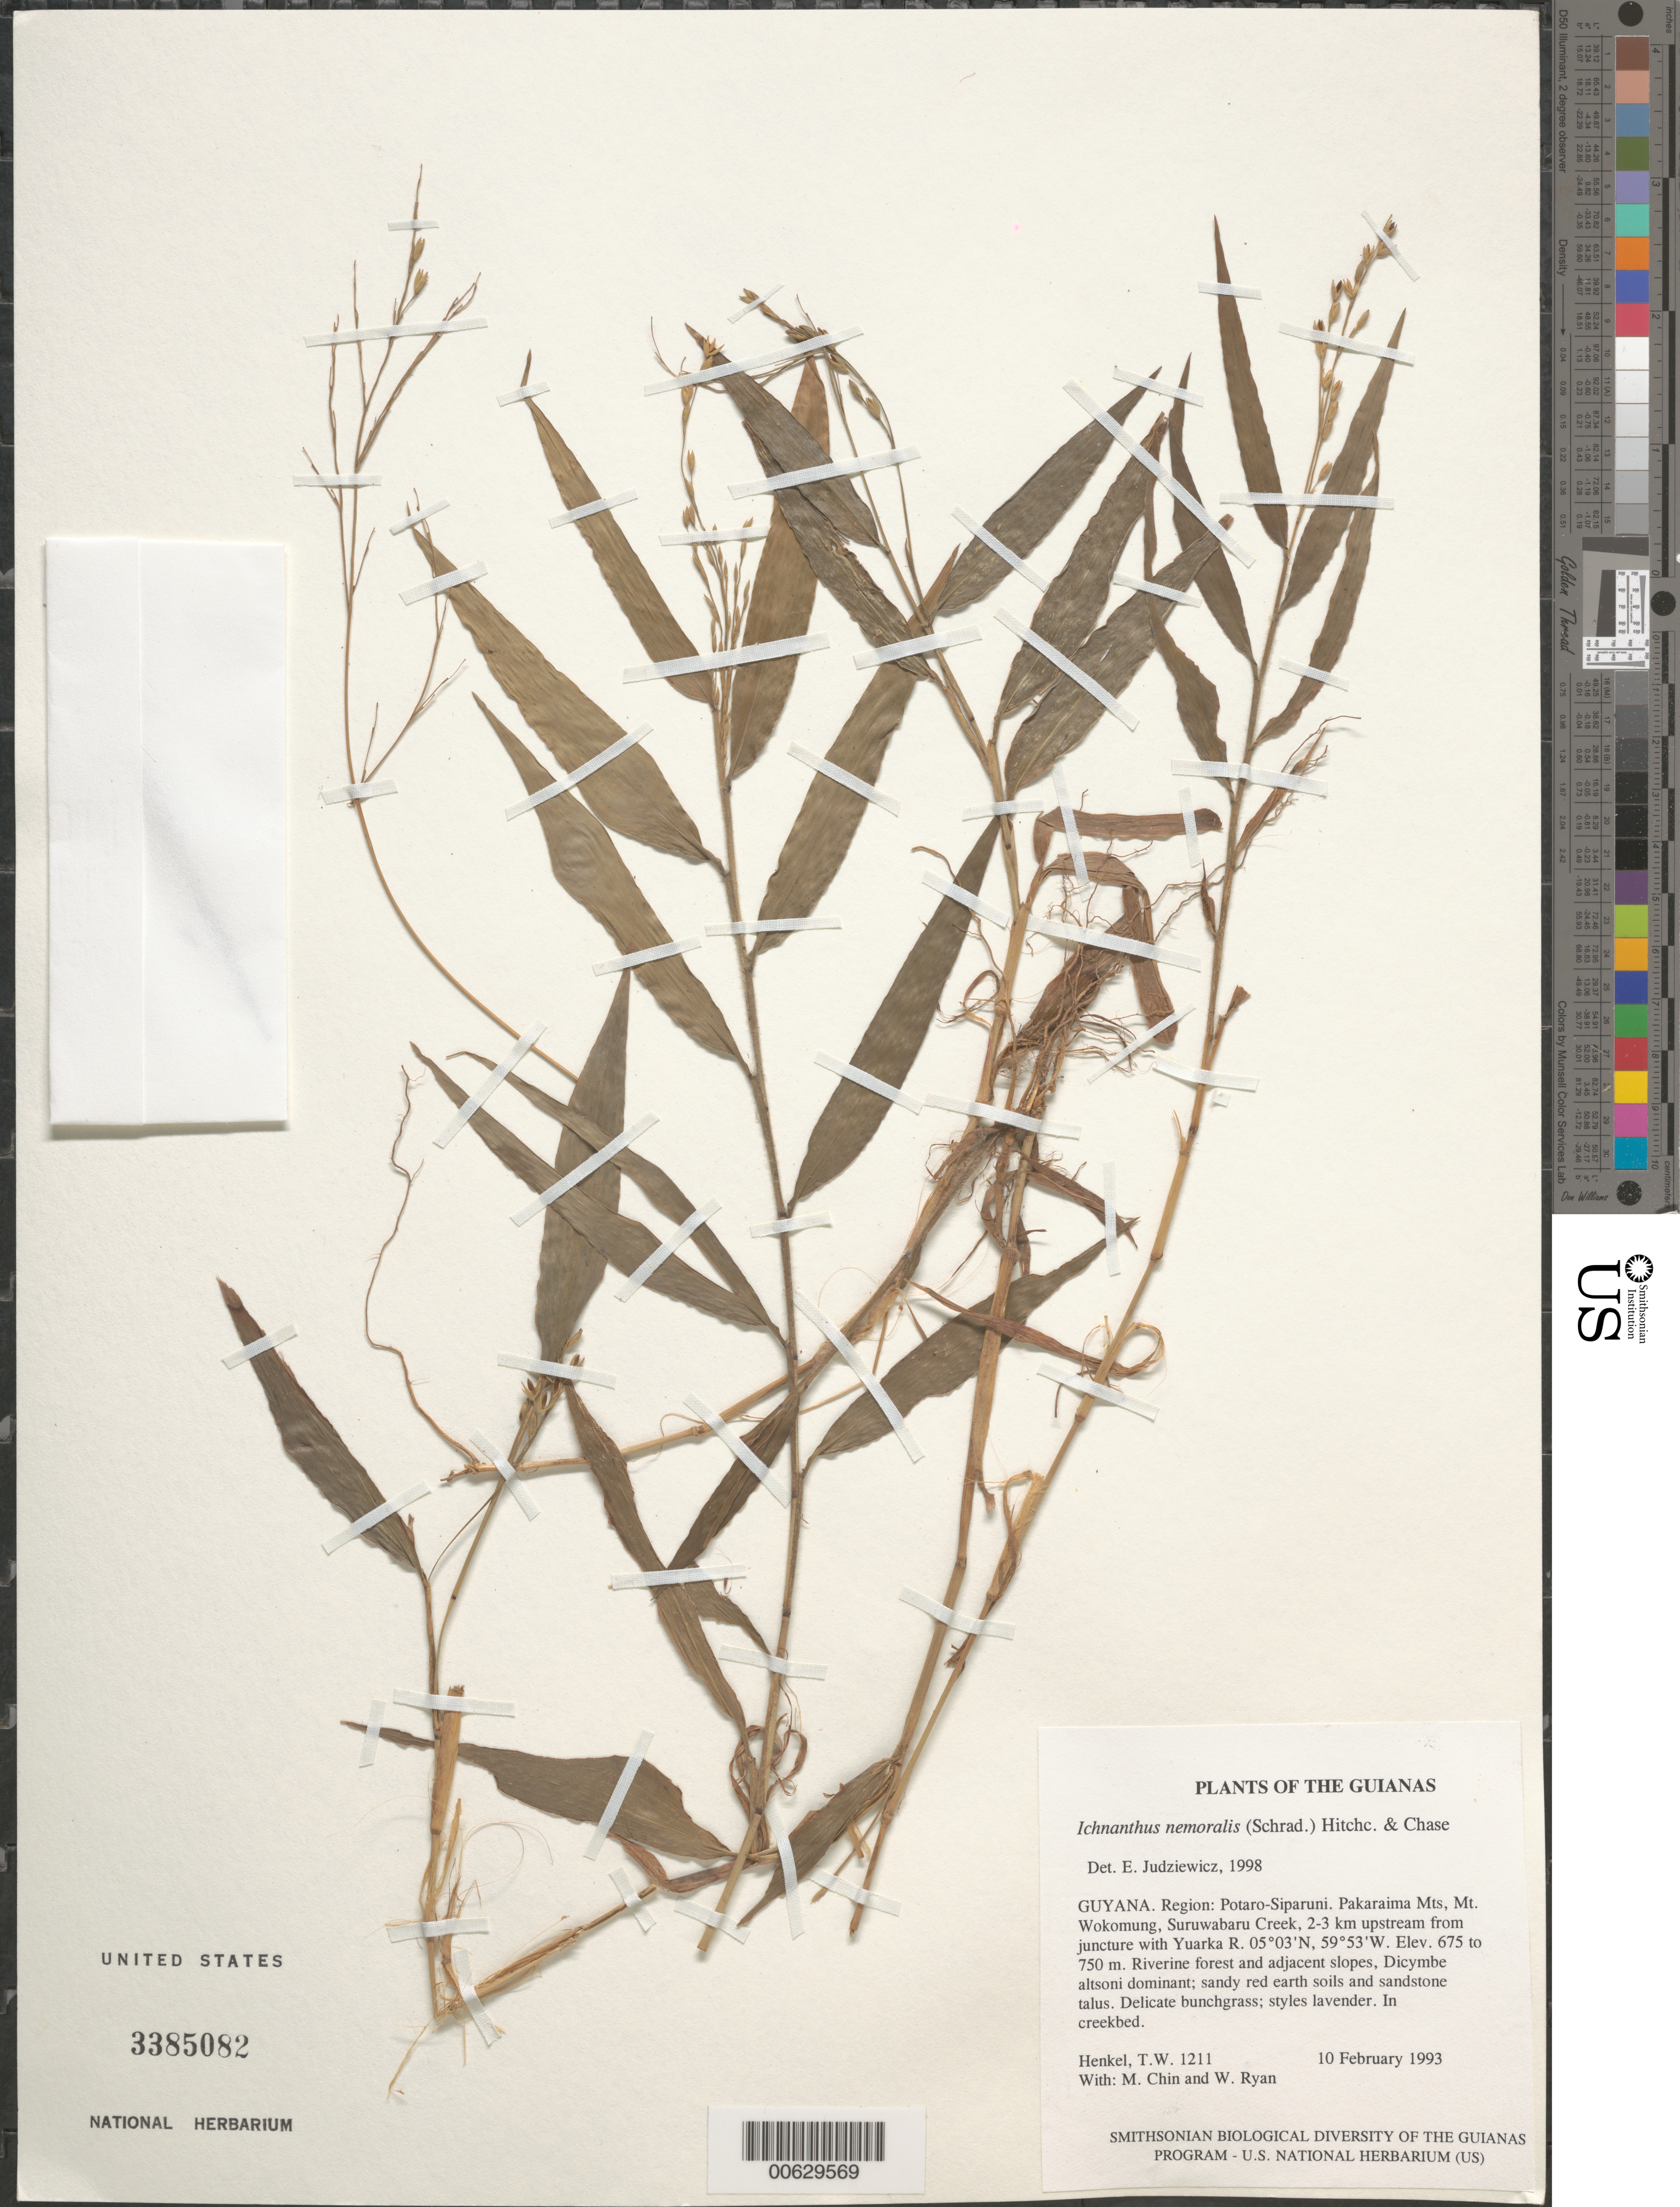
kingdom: Plantae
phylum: Tracheophyta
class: Liliopsida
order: Poales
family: Poaceae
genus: Ichnanthus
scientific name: Ichnanthus nemoralis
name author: (Schrad.) Hitchc. & Chase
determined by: Judziewicz, E. J.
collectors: T. Henkel, M. Chin & W. Ryan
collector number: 1211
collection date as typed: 10 February 1993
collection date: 1993-02-10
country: Guyana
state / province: Potaro-Siparuni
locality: Pakaraima Mts, Mt. Wokomung, Suruwabaru Creek, 2-3 km upstream from juncture with Yuarka R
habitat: Riverine forest and adjacent slopes, Dicymbe altsoni dominant; sandy red earth soils and sandstone talus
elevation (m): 675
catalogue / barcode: US 3385082